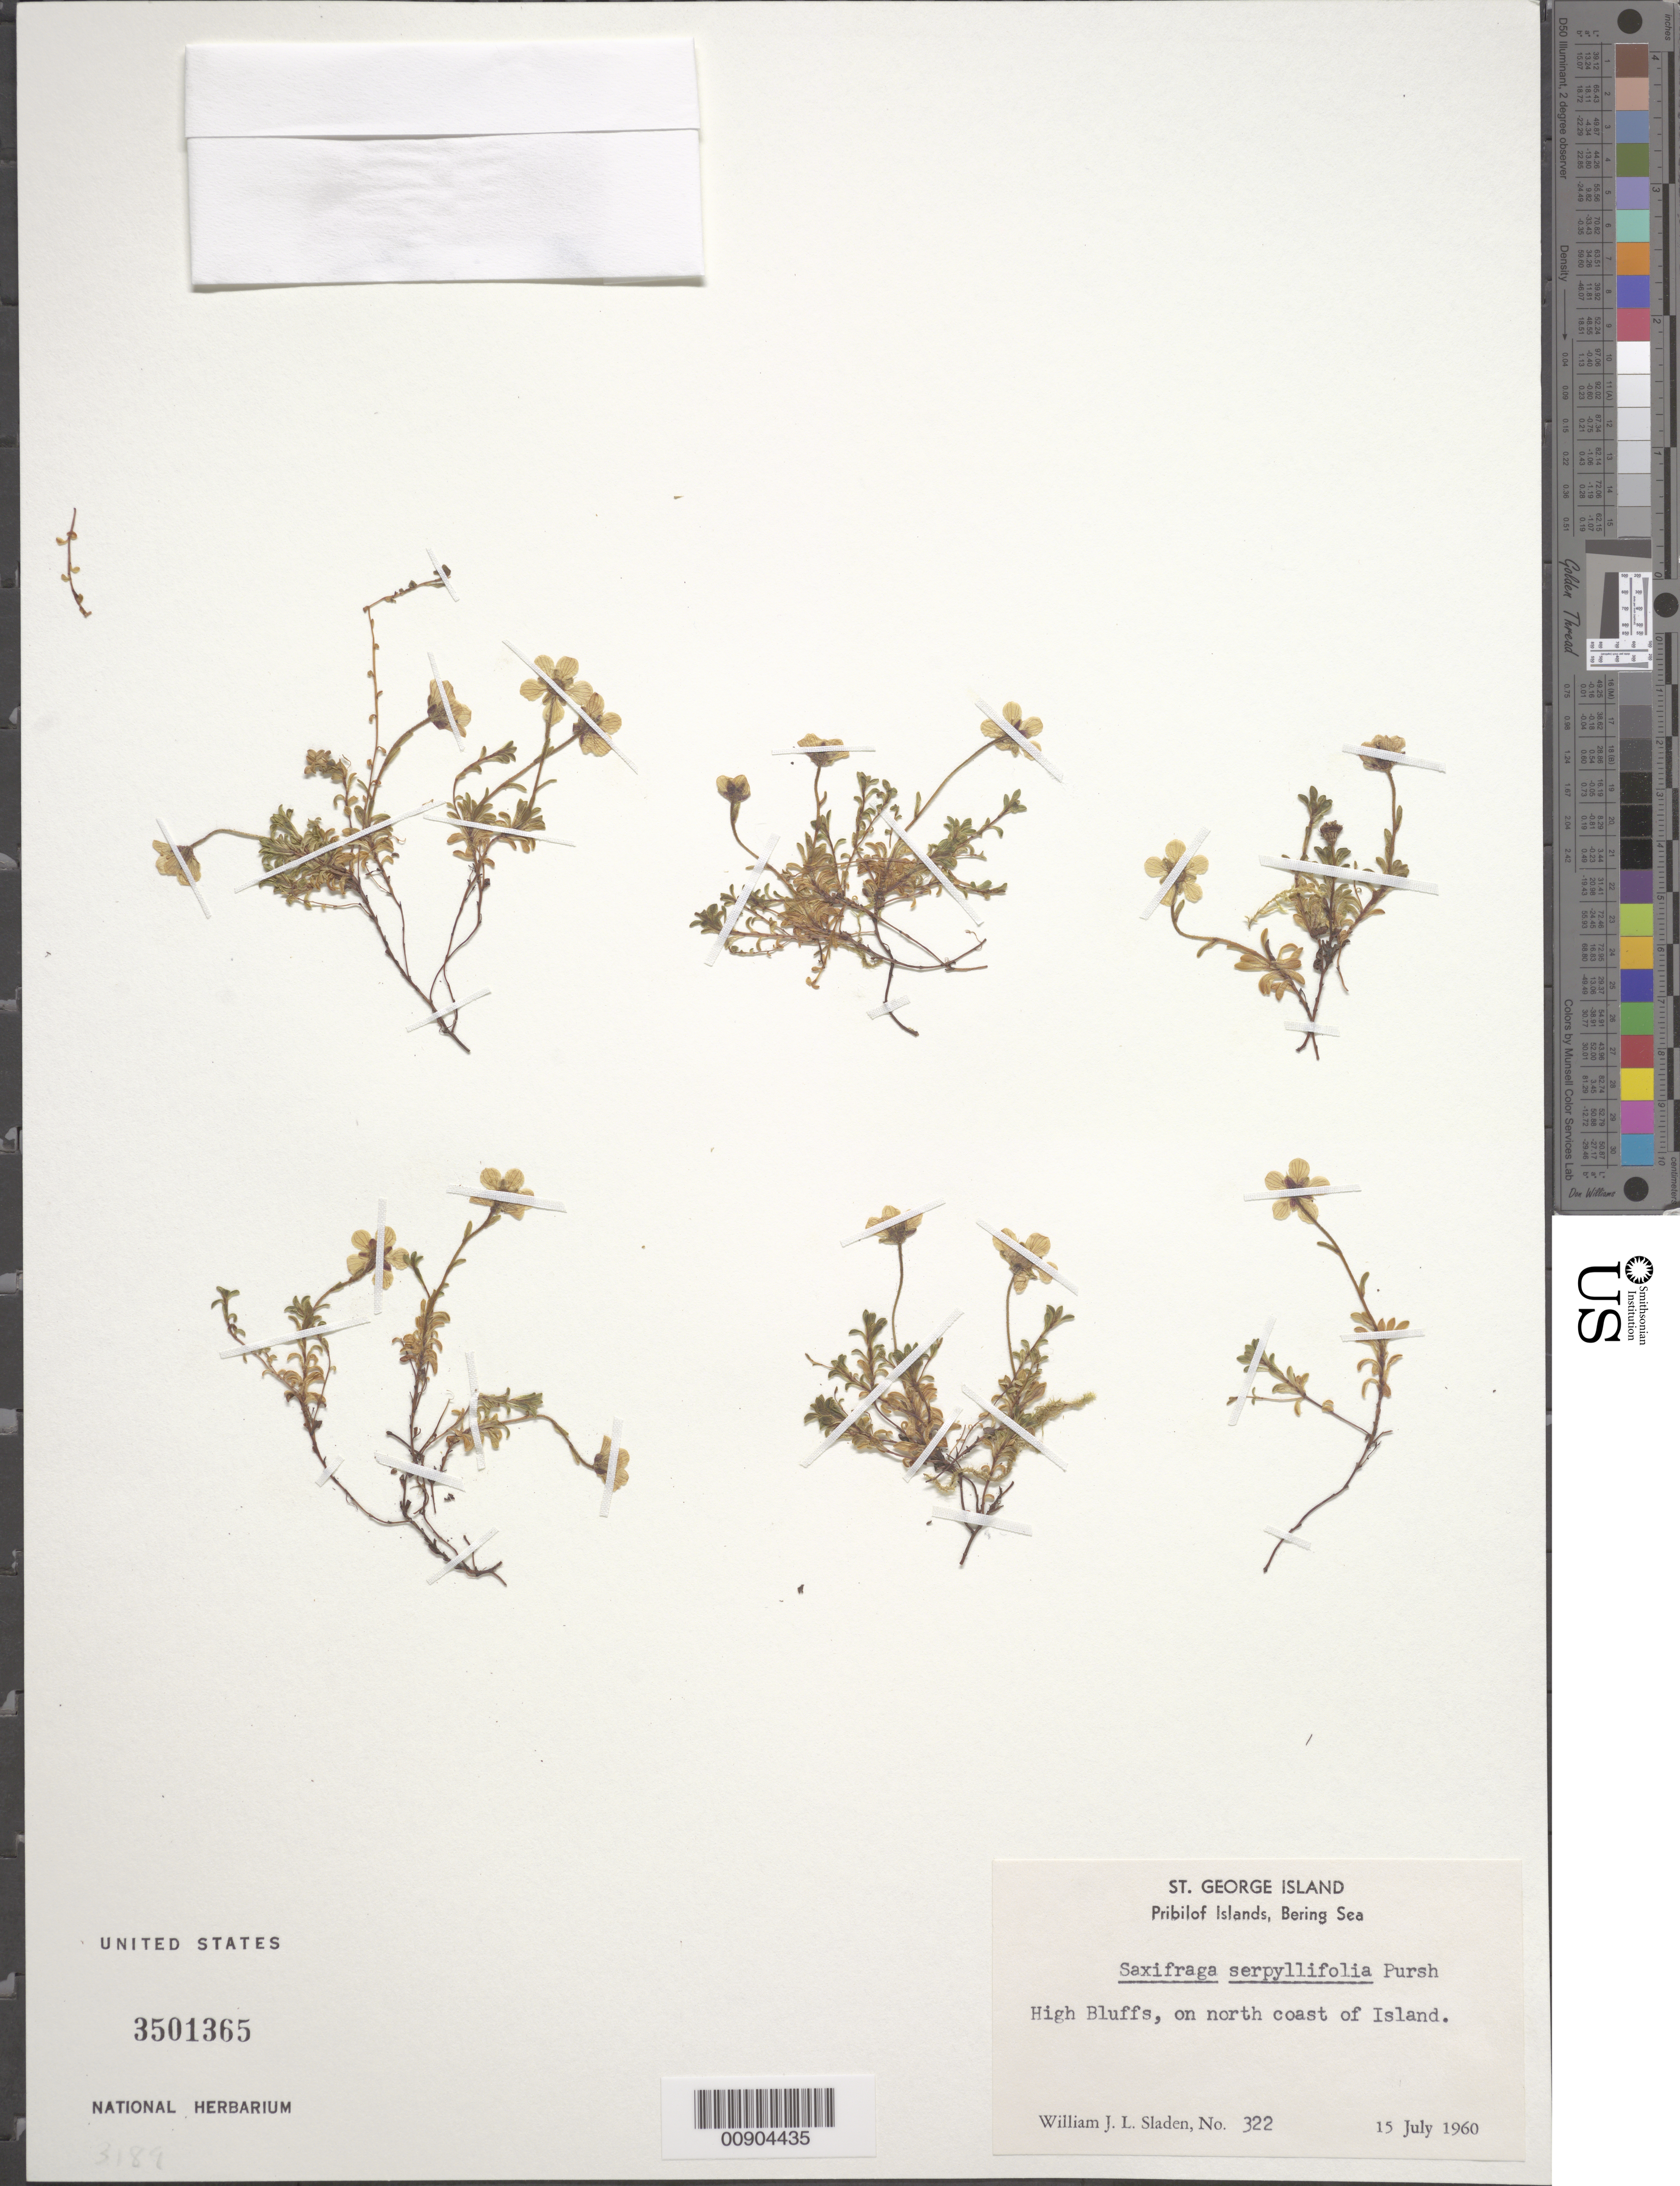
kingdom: Plantae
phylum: Tracheophyta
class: Magnoliopsida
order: Saxifragales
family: Saxifragaceae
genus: Saxifraga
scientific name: Saxifraga serpyllifolia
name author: Pursh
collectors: W. Sladen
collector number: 322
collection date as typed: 15 Jul 1960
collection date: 1960-07-15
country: United States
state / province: Alaska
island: St. George Island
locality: St. George Island. High Bluffs, north coast of island., Bering Sea, Pribilof Islands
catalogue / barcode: US 3501365